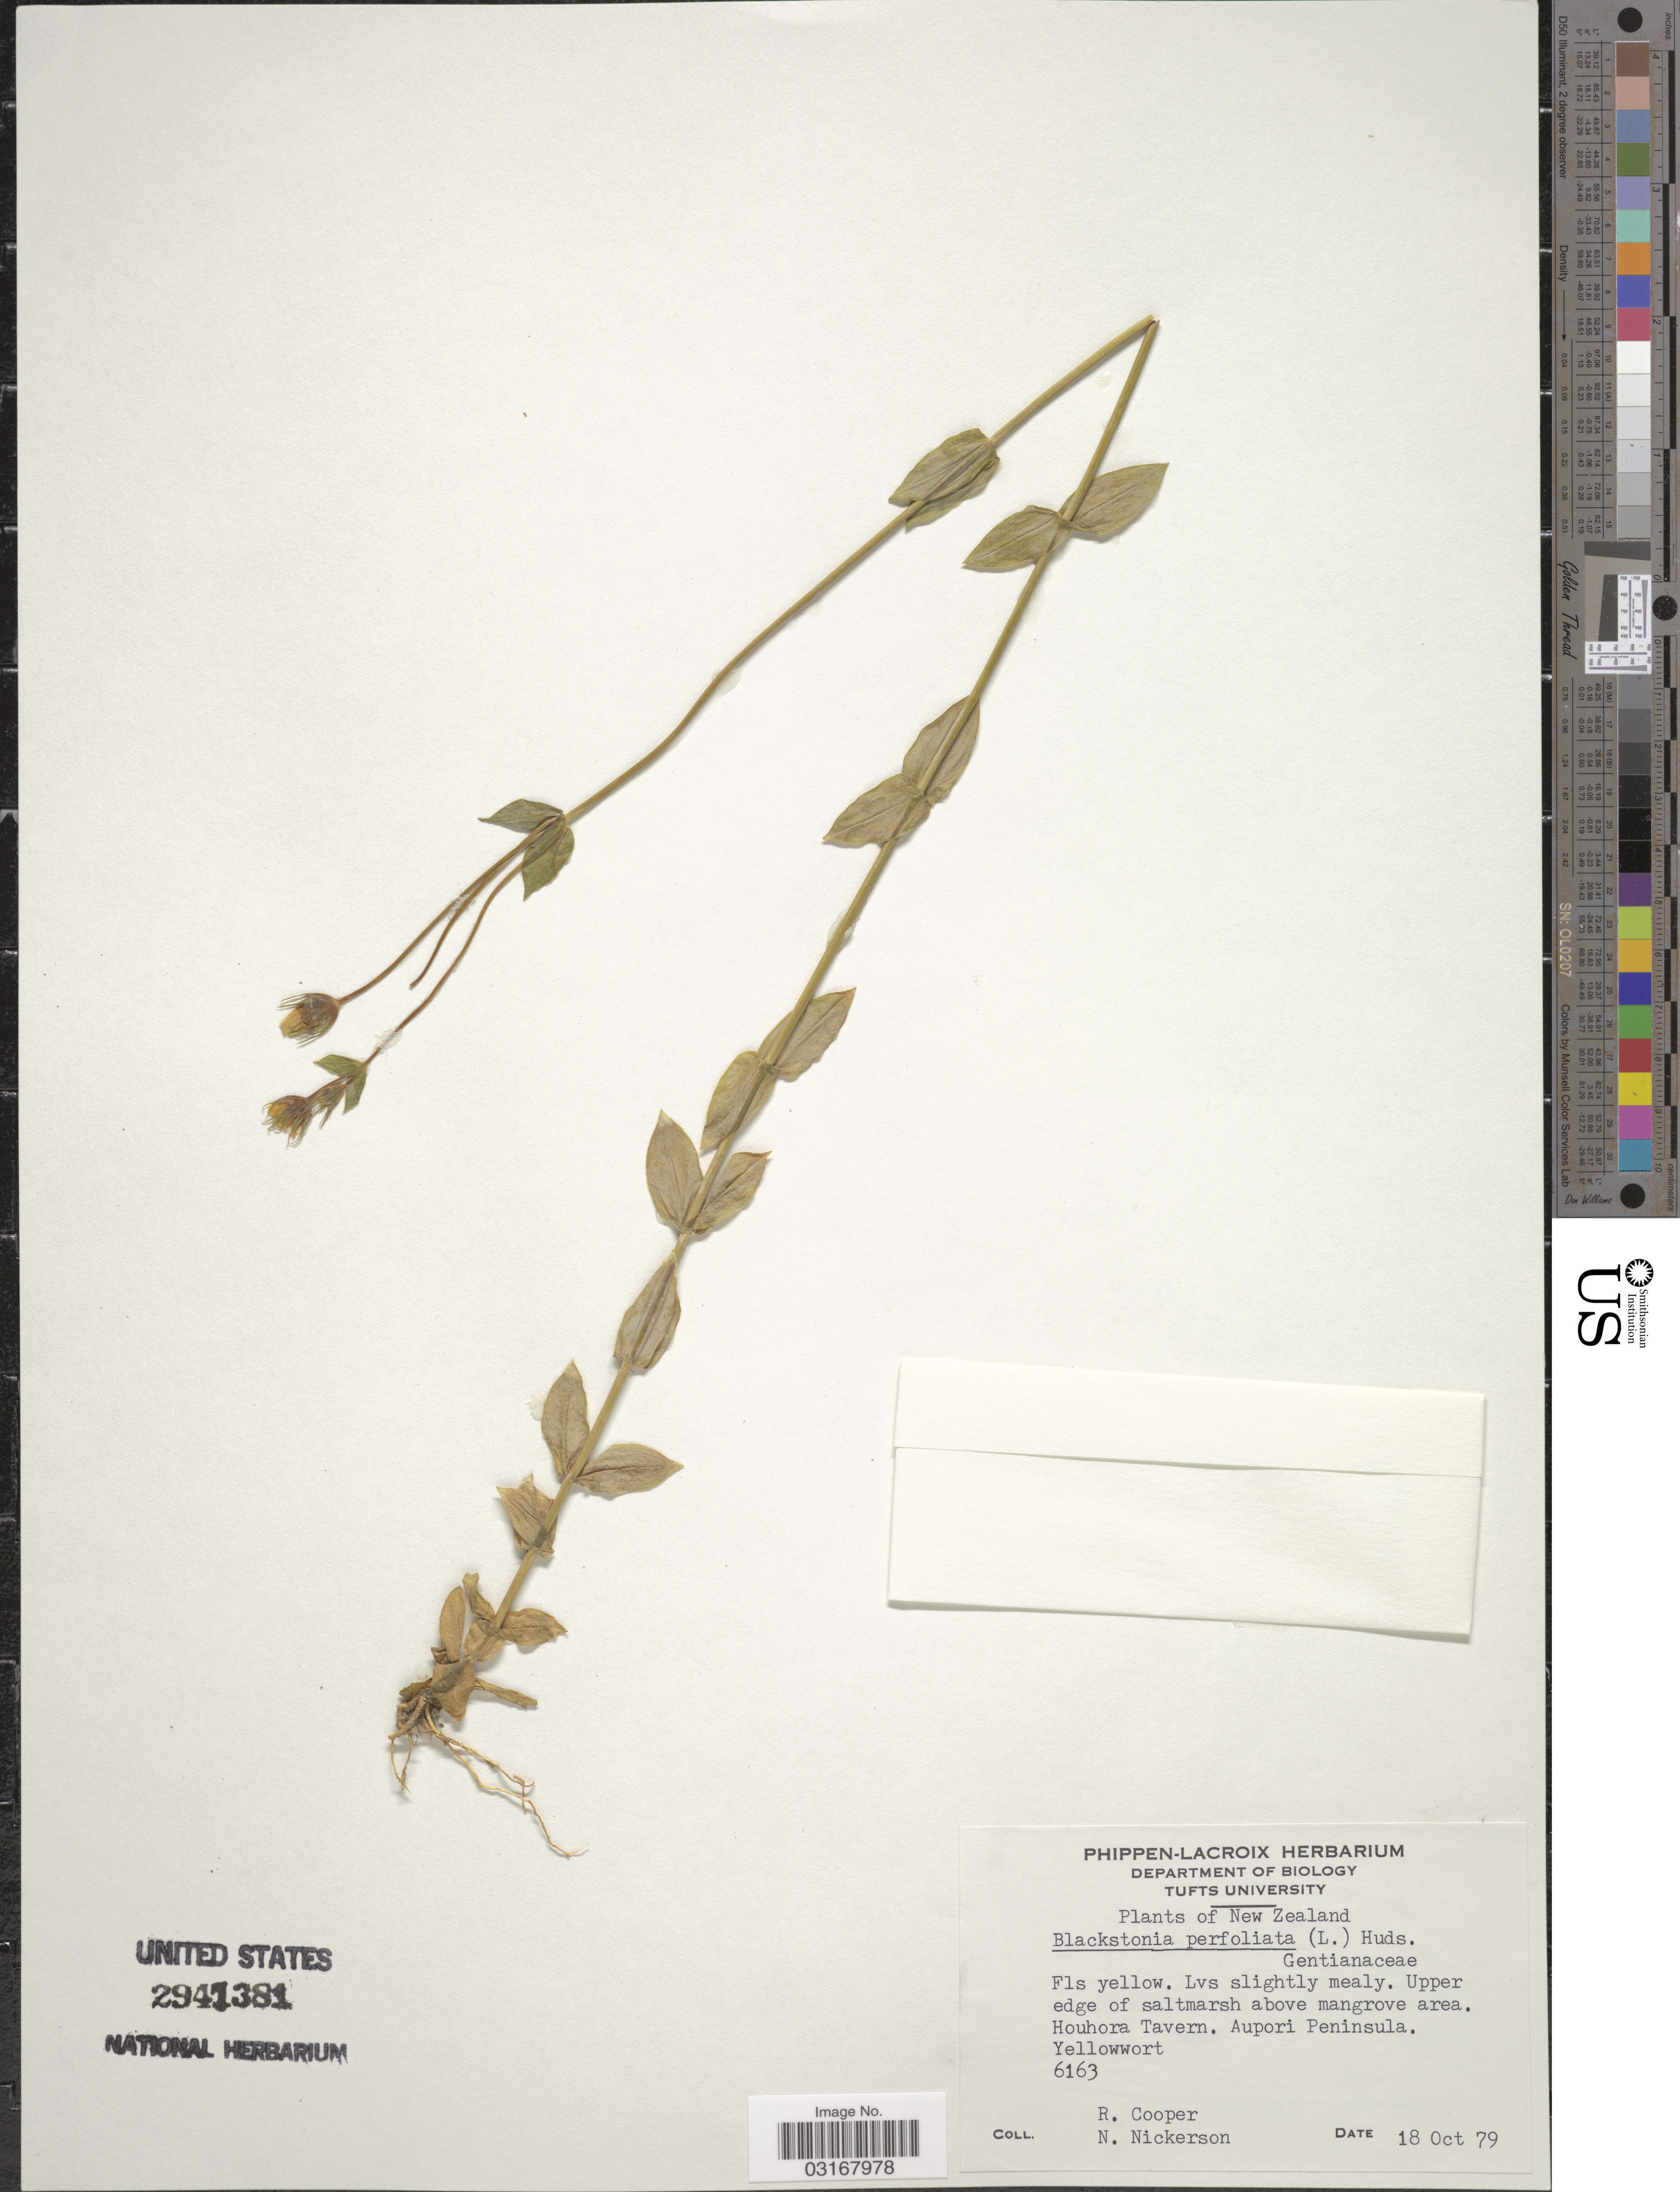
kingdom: Plantae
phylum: Tracheophyta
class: Magnoliopsida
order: Gentianales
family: Gentianaceae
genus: Chlora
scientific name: Chlora perfoliata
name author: (L.) L.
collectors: R. Cooper & N. Nickerson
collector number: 6163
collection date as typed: Transcribed d/m/y: 18/10/79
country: New Zealand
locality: Houhora Tavern. Aupori Peninsula. Yellowwort.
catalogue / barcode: US 2941381